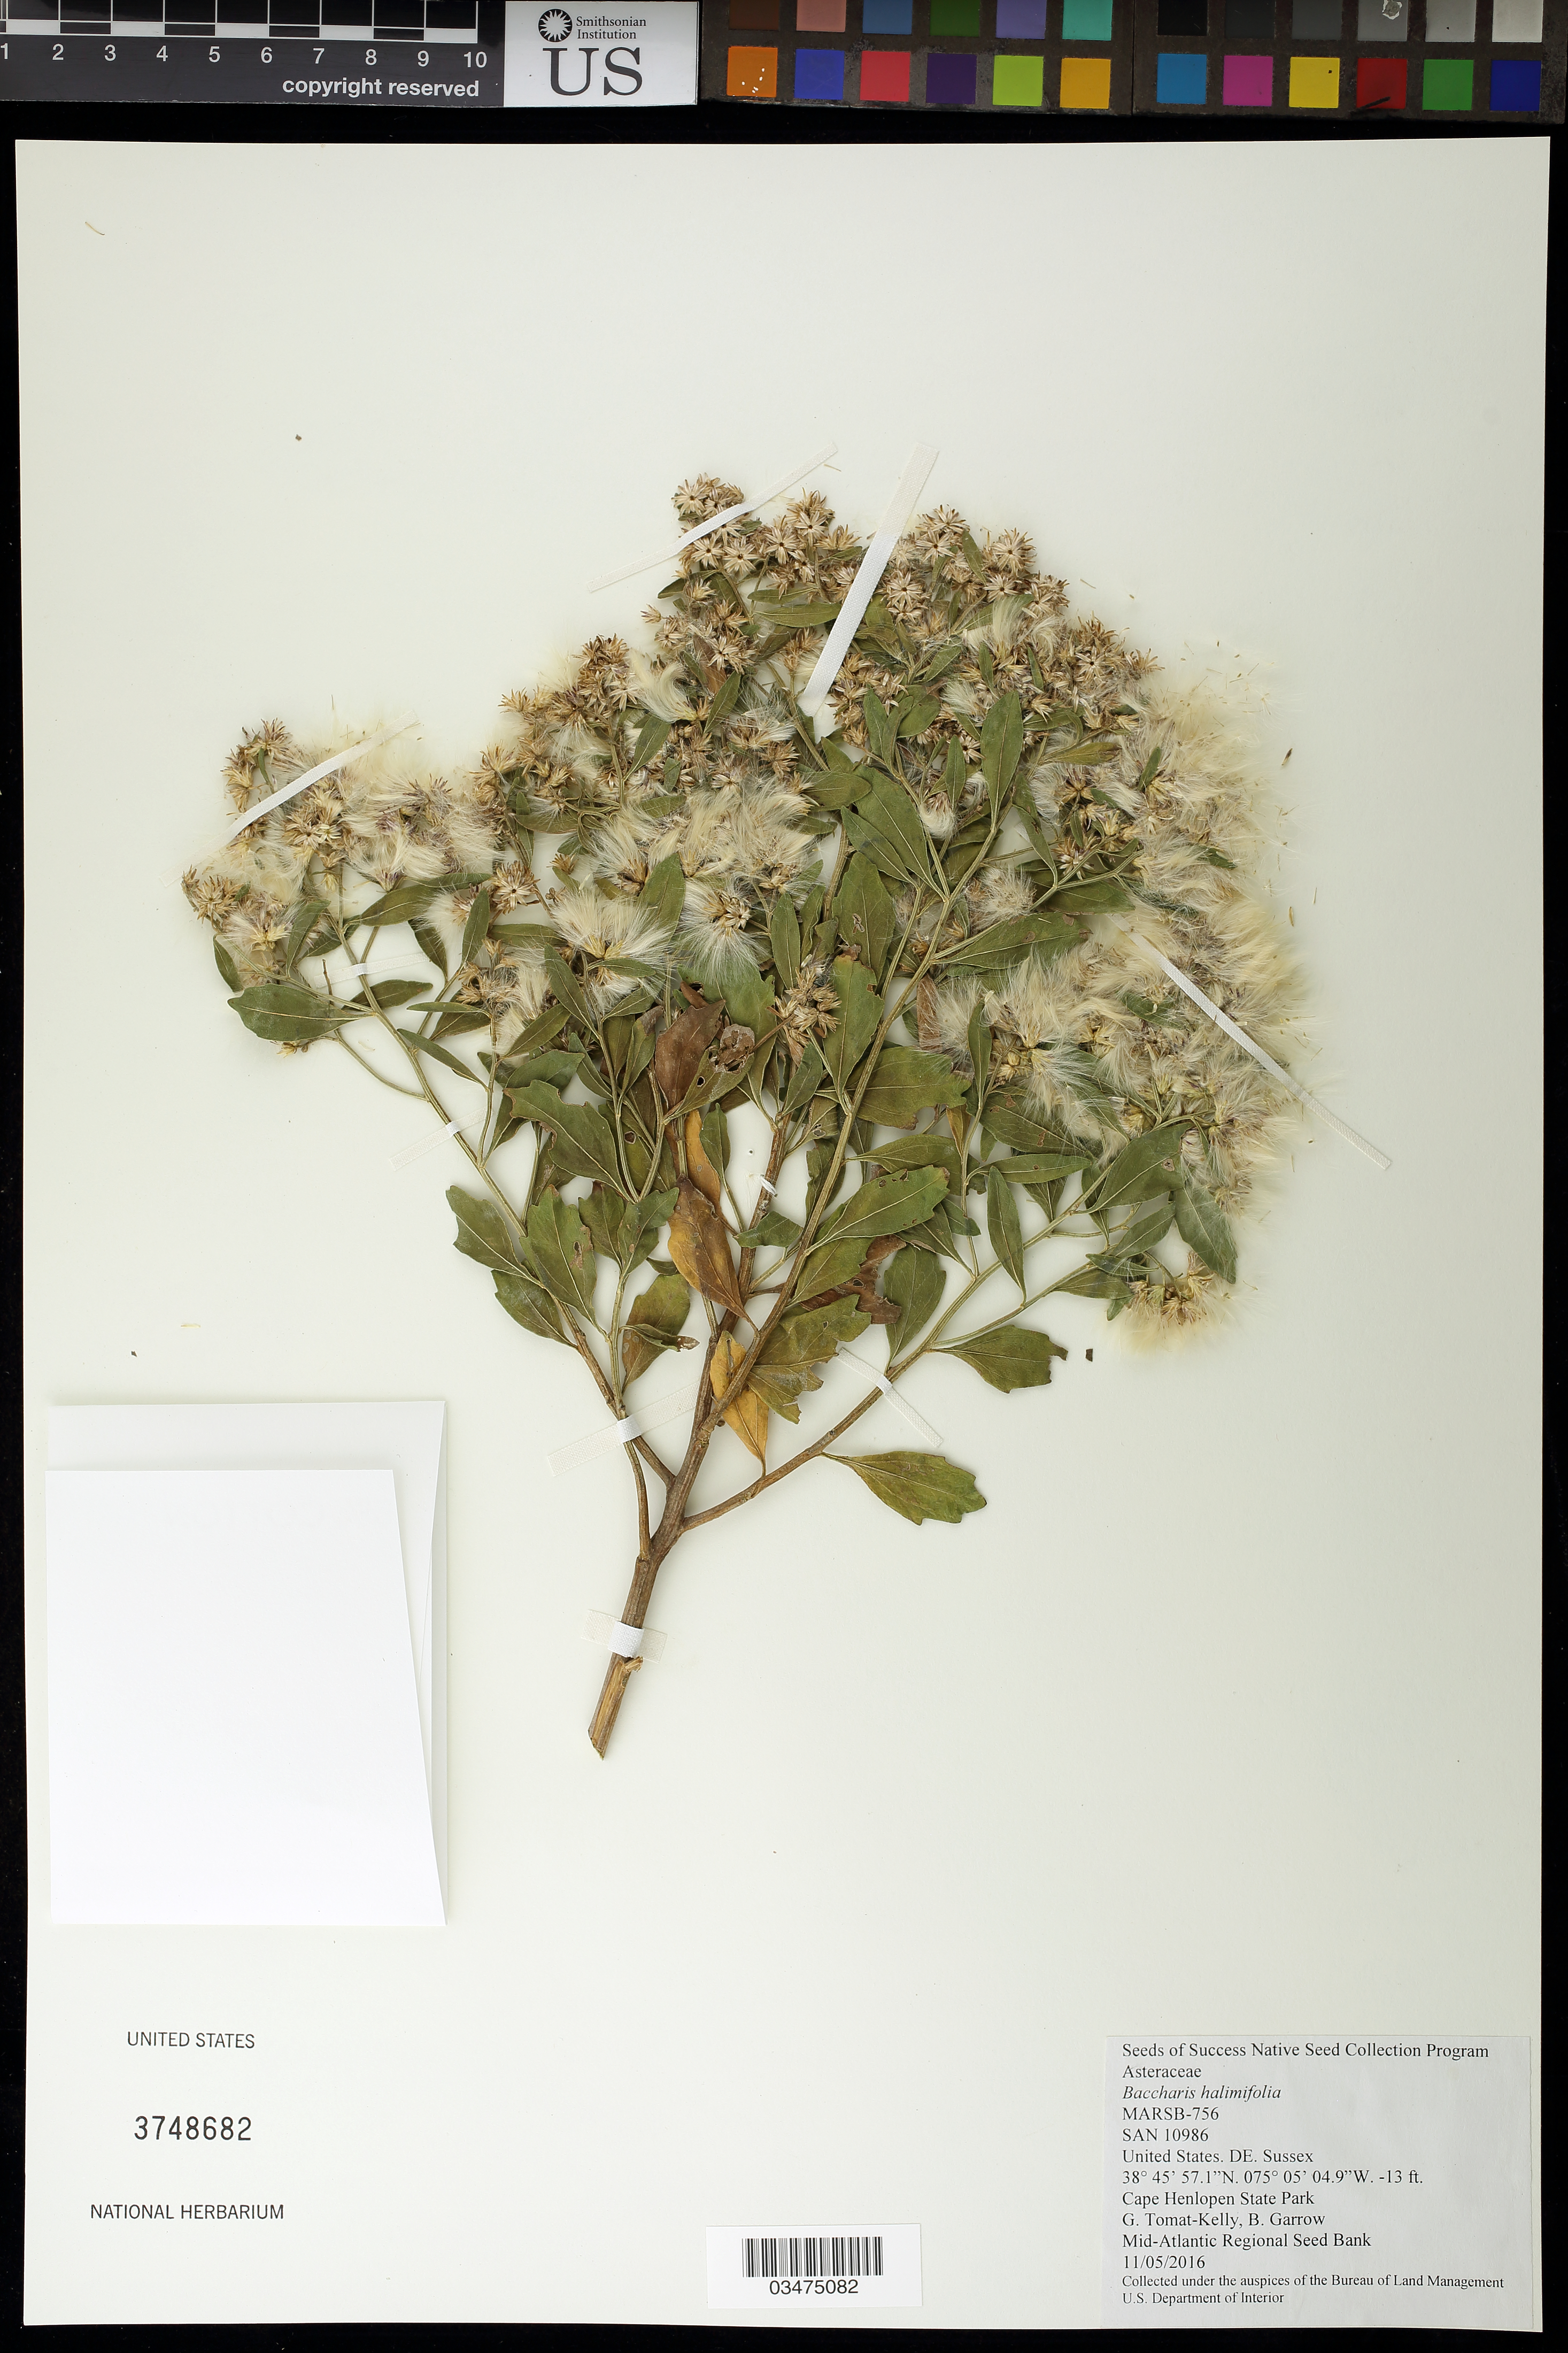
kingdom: Plantae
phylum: Tracheophyta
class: Magnoliopsida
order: Asterales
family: Asteraceae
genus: Baccharis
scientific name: Baccharis halimifolia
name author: L.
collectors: G. Tomat-Kelly & B. Garrow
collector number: MARSB-756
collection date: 2016-11-05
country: United States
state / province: Delaware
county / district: Sussex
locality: Cape Henlopen State Park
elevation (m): -4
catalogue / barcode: US 3748682